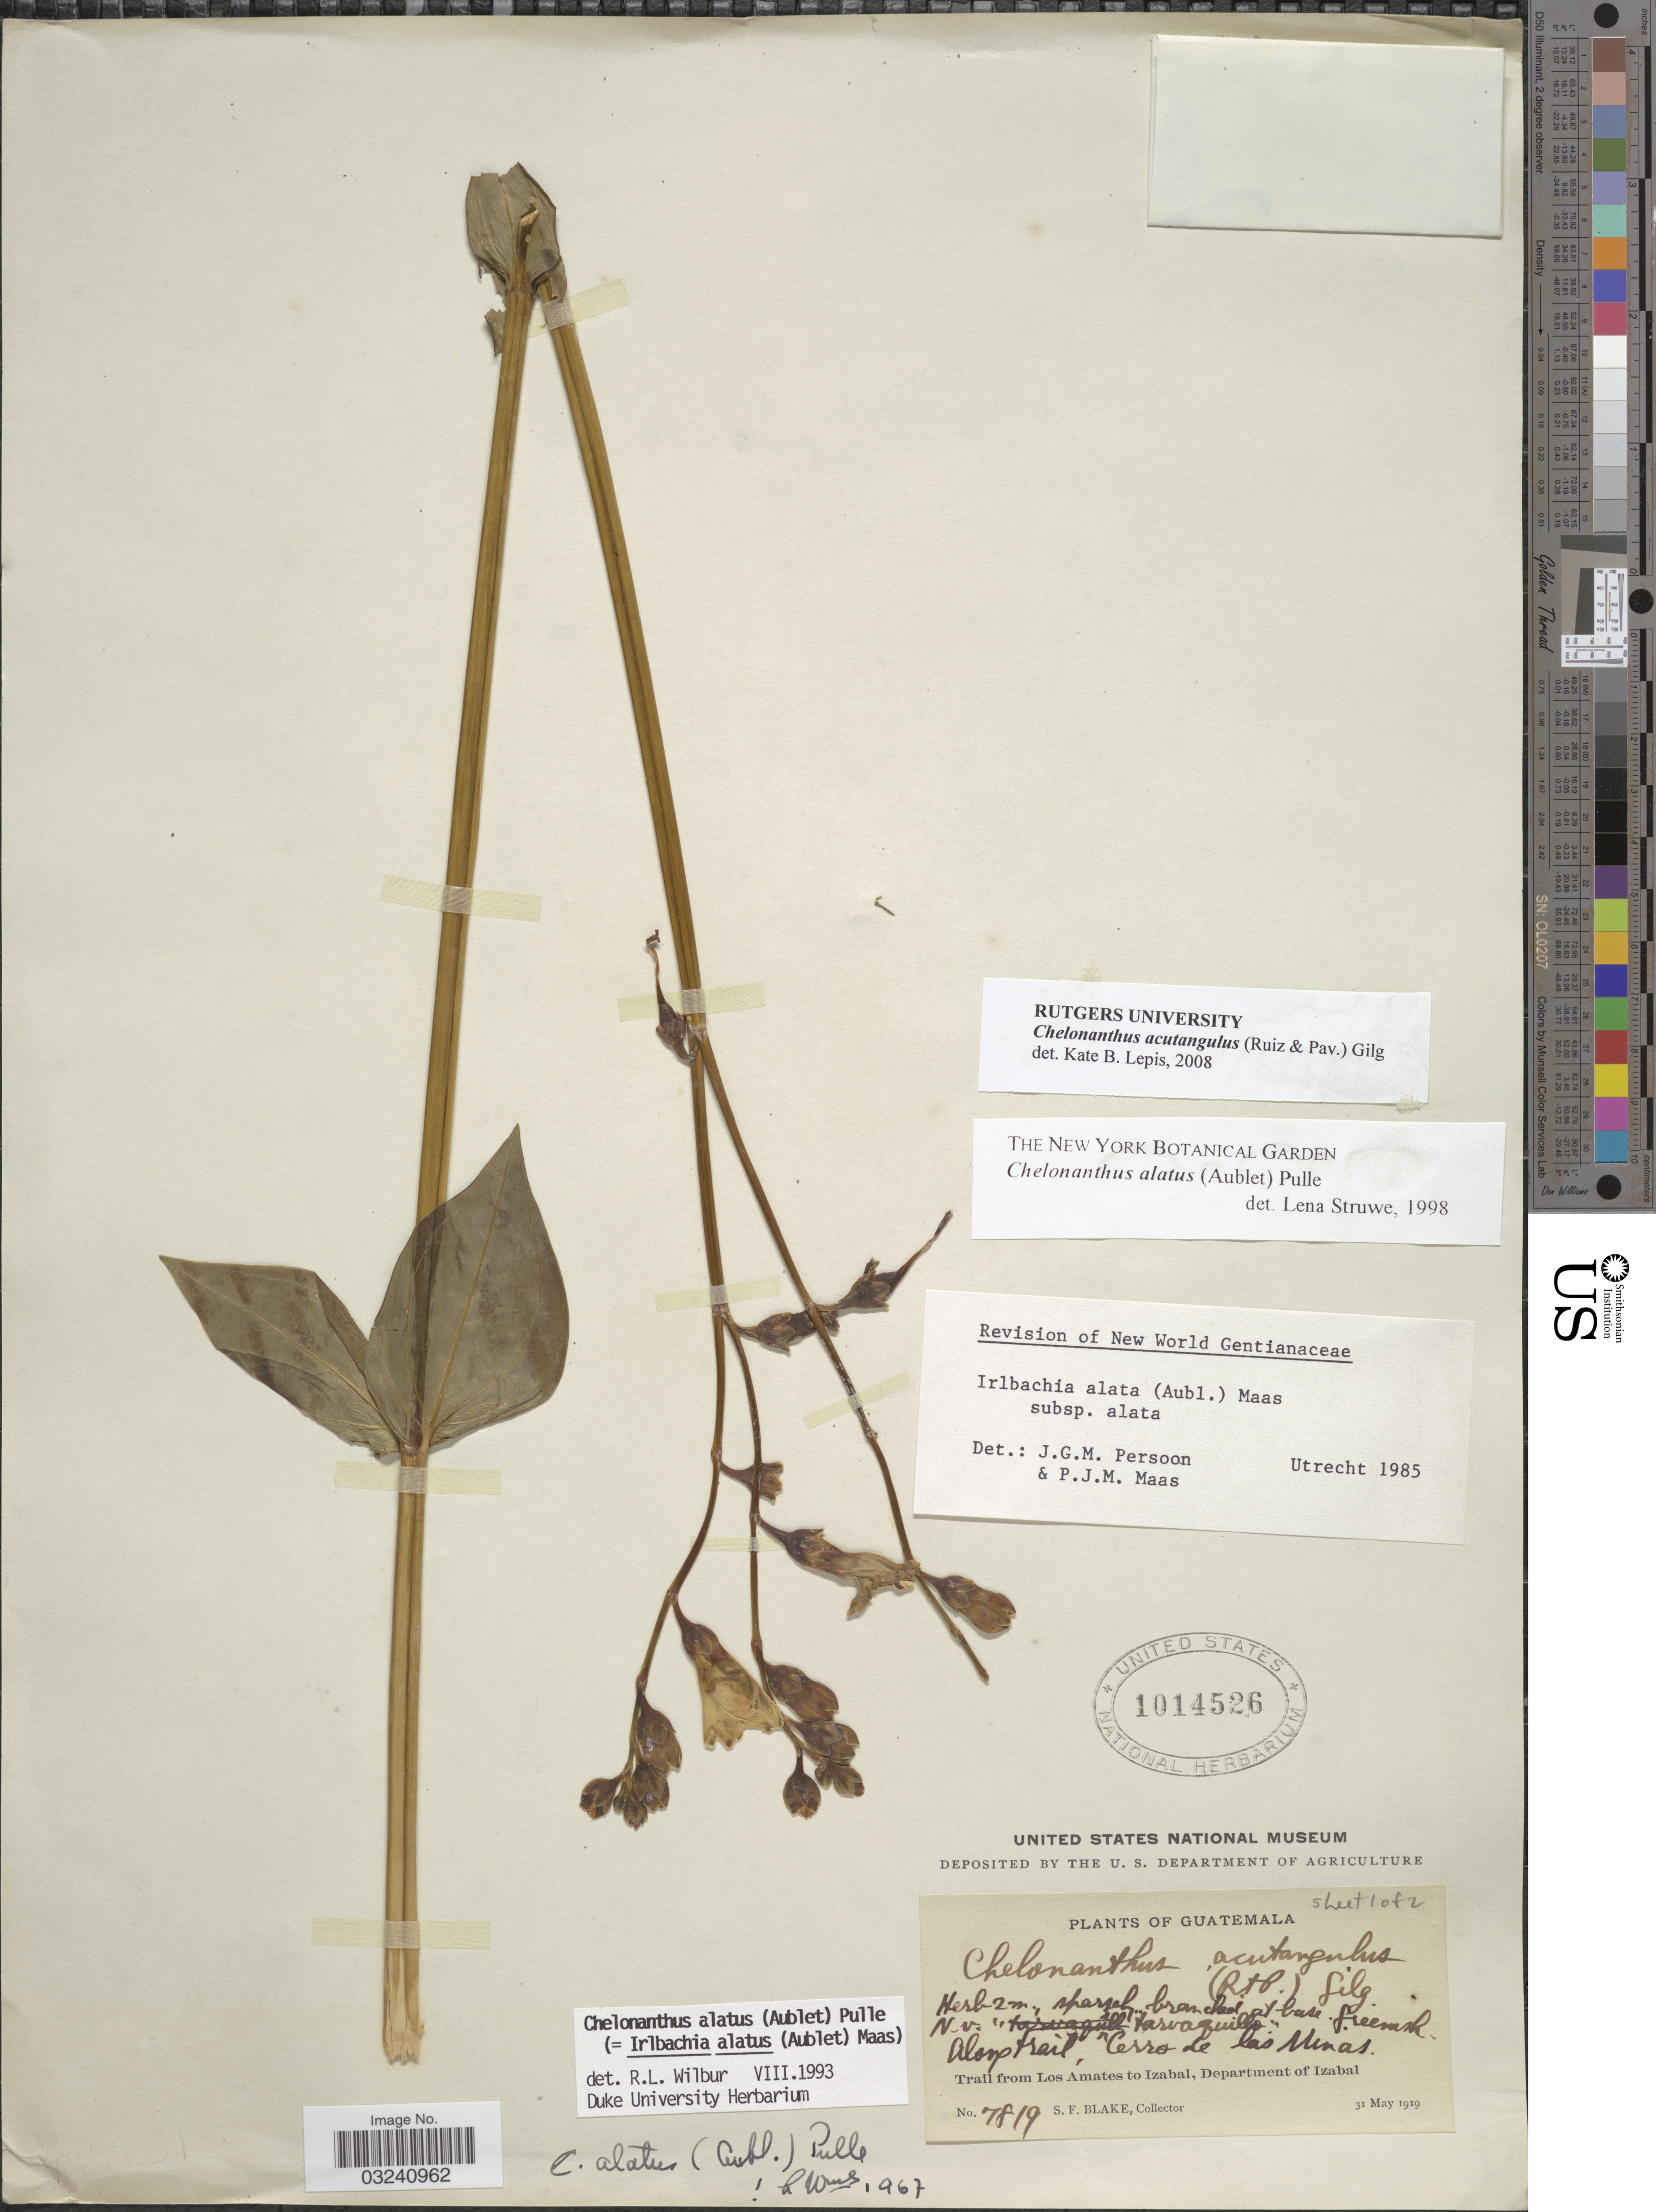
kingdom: Plantae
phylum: Tracheophyta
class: Magnoliopsida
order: Gentianales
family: Gentianaceae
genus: Chelonanthus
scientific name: Chelonanthus acutangulus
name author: (Ruiz & Pav.) Gilg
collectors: S. Blake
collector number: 7819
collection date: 1919-05-31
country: Guatemala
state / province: Izabal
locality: Along trail, Cerro de las Minas. Trail from Los Amates to Izabal, Department of Izabal.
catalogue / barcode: US 1014526